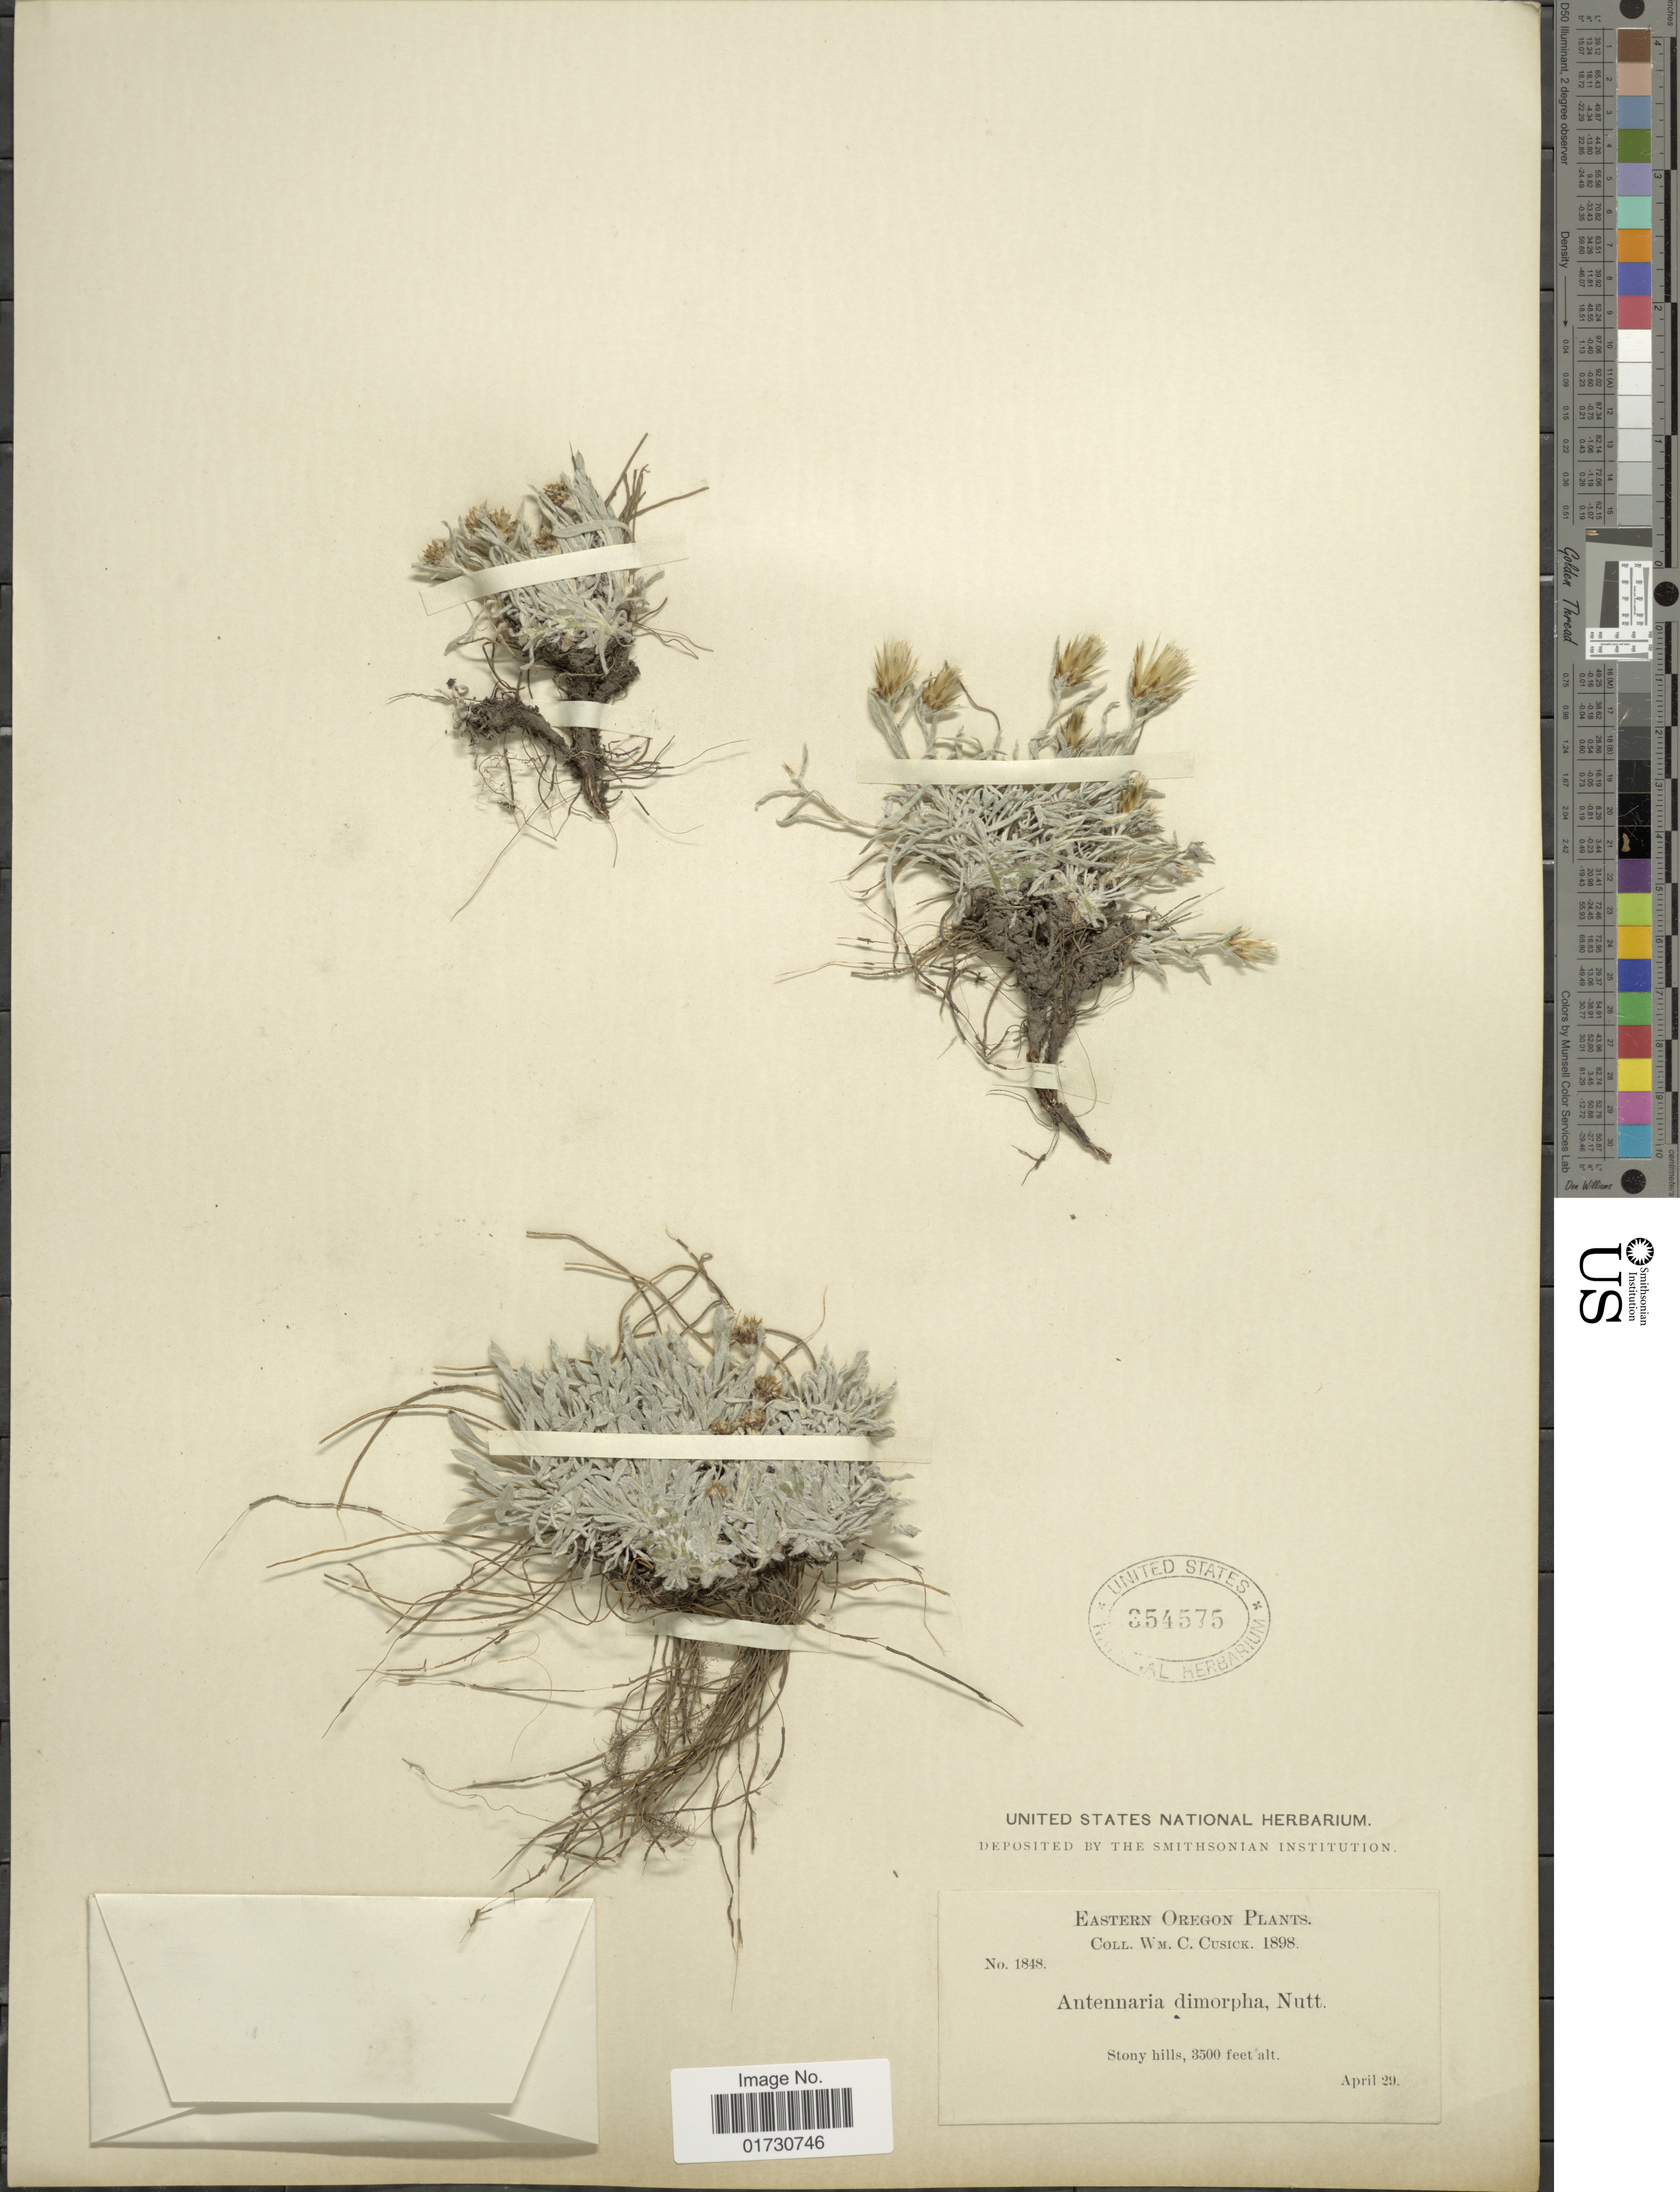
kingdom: Plantae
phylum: Tracheophyta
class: Magnoliopsida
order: Asterales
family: Asteraceae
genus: Antennaria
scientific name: Antennaria dimorpha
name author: (Nutt.) Torr. & A. Gray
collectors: W. C. Cusick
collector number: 1848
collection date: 1898-04-29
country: United States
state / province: Oregon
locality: Eastern Oregon, Stony Hills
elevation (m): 1067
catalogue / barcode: US 354575